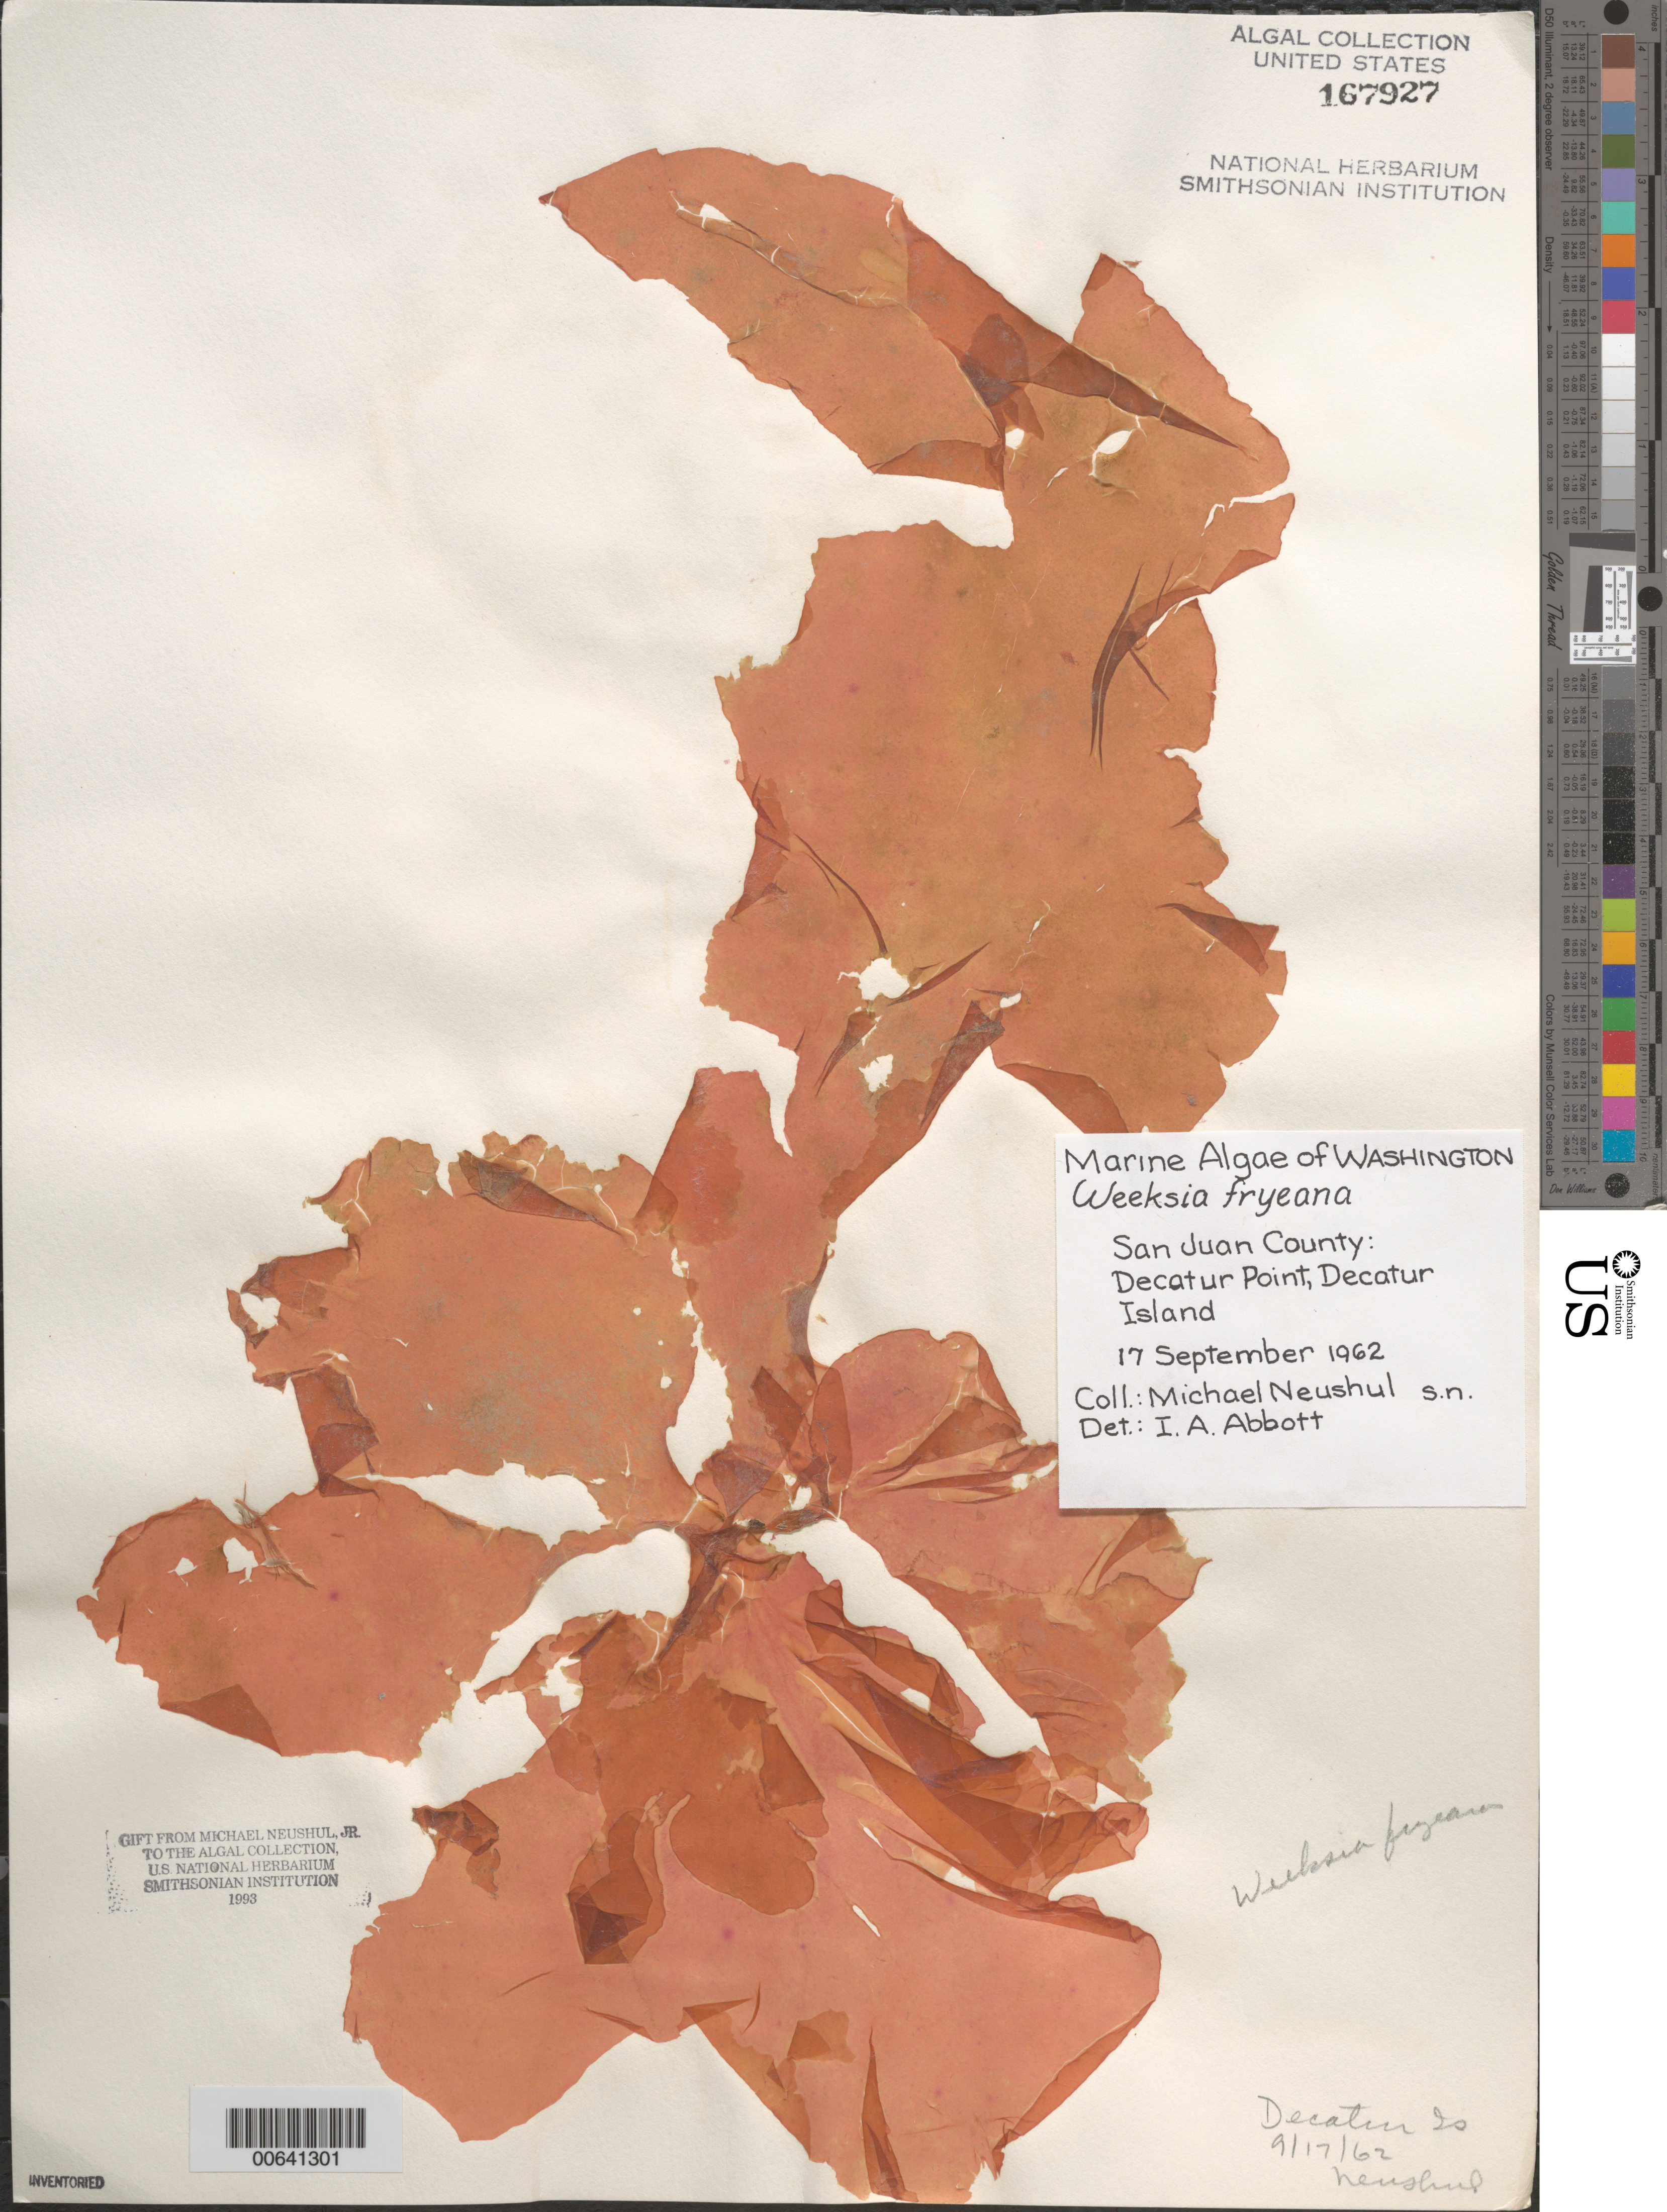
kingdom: Plantae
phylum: Rhodophyta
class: Florideophyceae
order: Gigartinales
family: Dumontiaceae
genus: Weeksia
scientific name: Weeksia coccinea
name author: (Harv.) S.C. Lindstrom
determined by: Algae name updating Project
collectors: M. Neushul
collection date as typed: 17 Sep 1962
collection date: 1962-09-17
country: United States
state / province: Washington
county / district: San Juan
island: Decatur Island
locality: Decatur Point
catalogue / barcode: US 167927